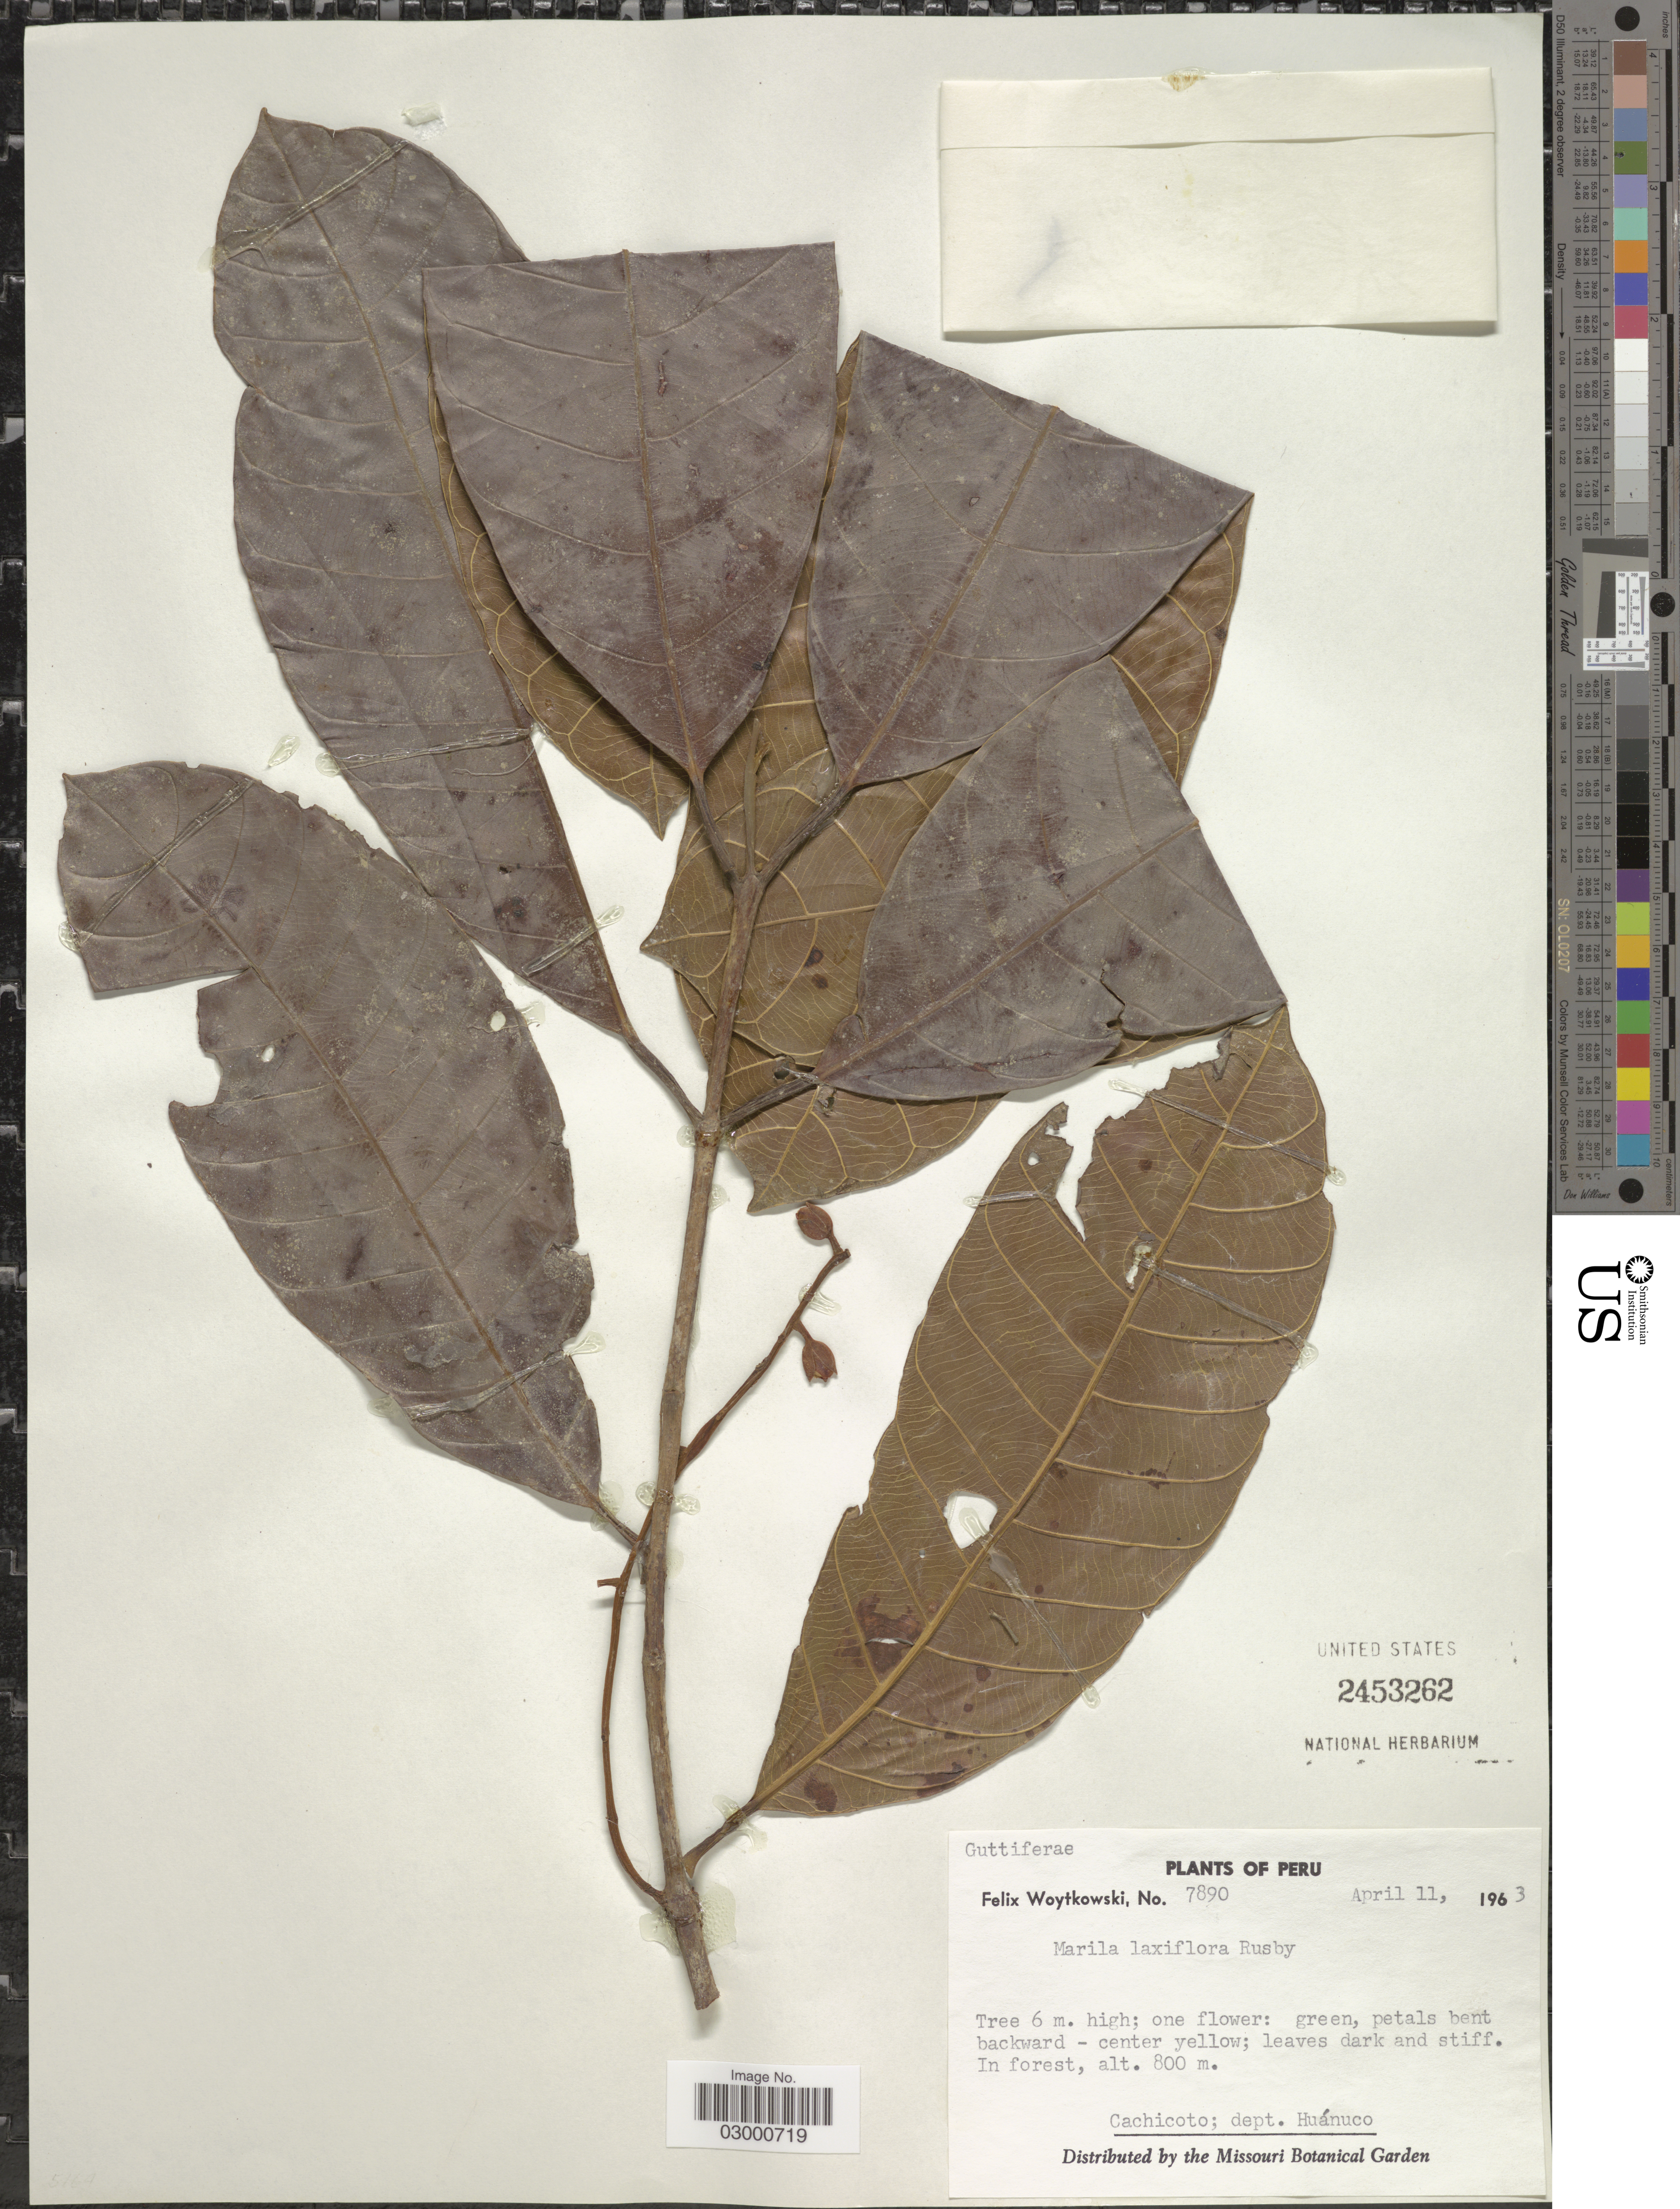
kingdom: Plantae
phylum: Tracheophyta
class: Magnoliopsida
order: Malpighiales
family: Calophyllaceae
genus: Marila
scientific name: Marila laxiflora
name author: Rusby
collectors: F. Woytkowski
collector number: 7890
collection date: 1963-04-11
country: Peru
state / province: Huánuco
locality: Cachicoto; dept. Huánuco.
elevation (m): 800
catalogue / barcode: US 2453262